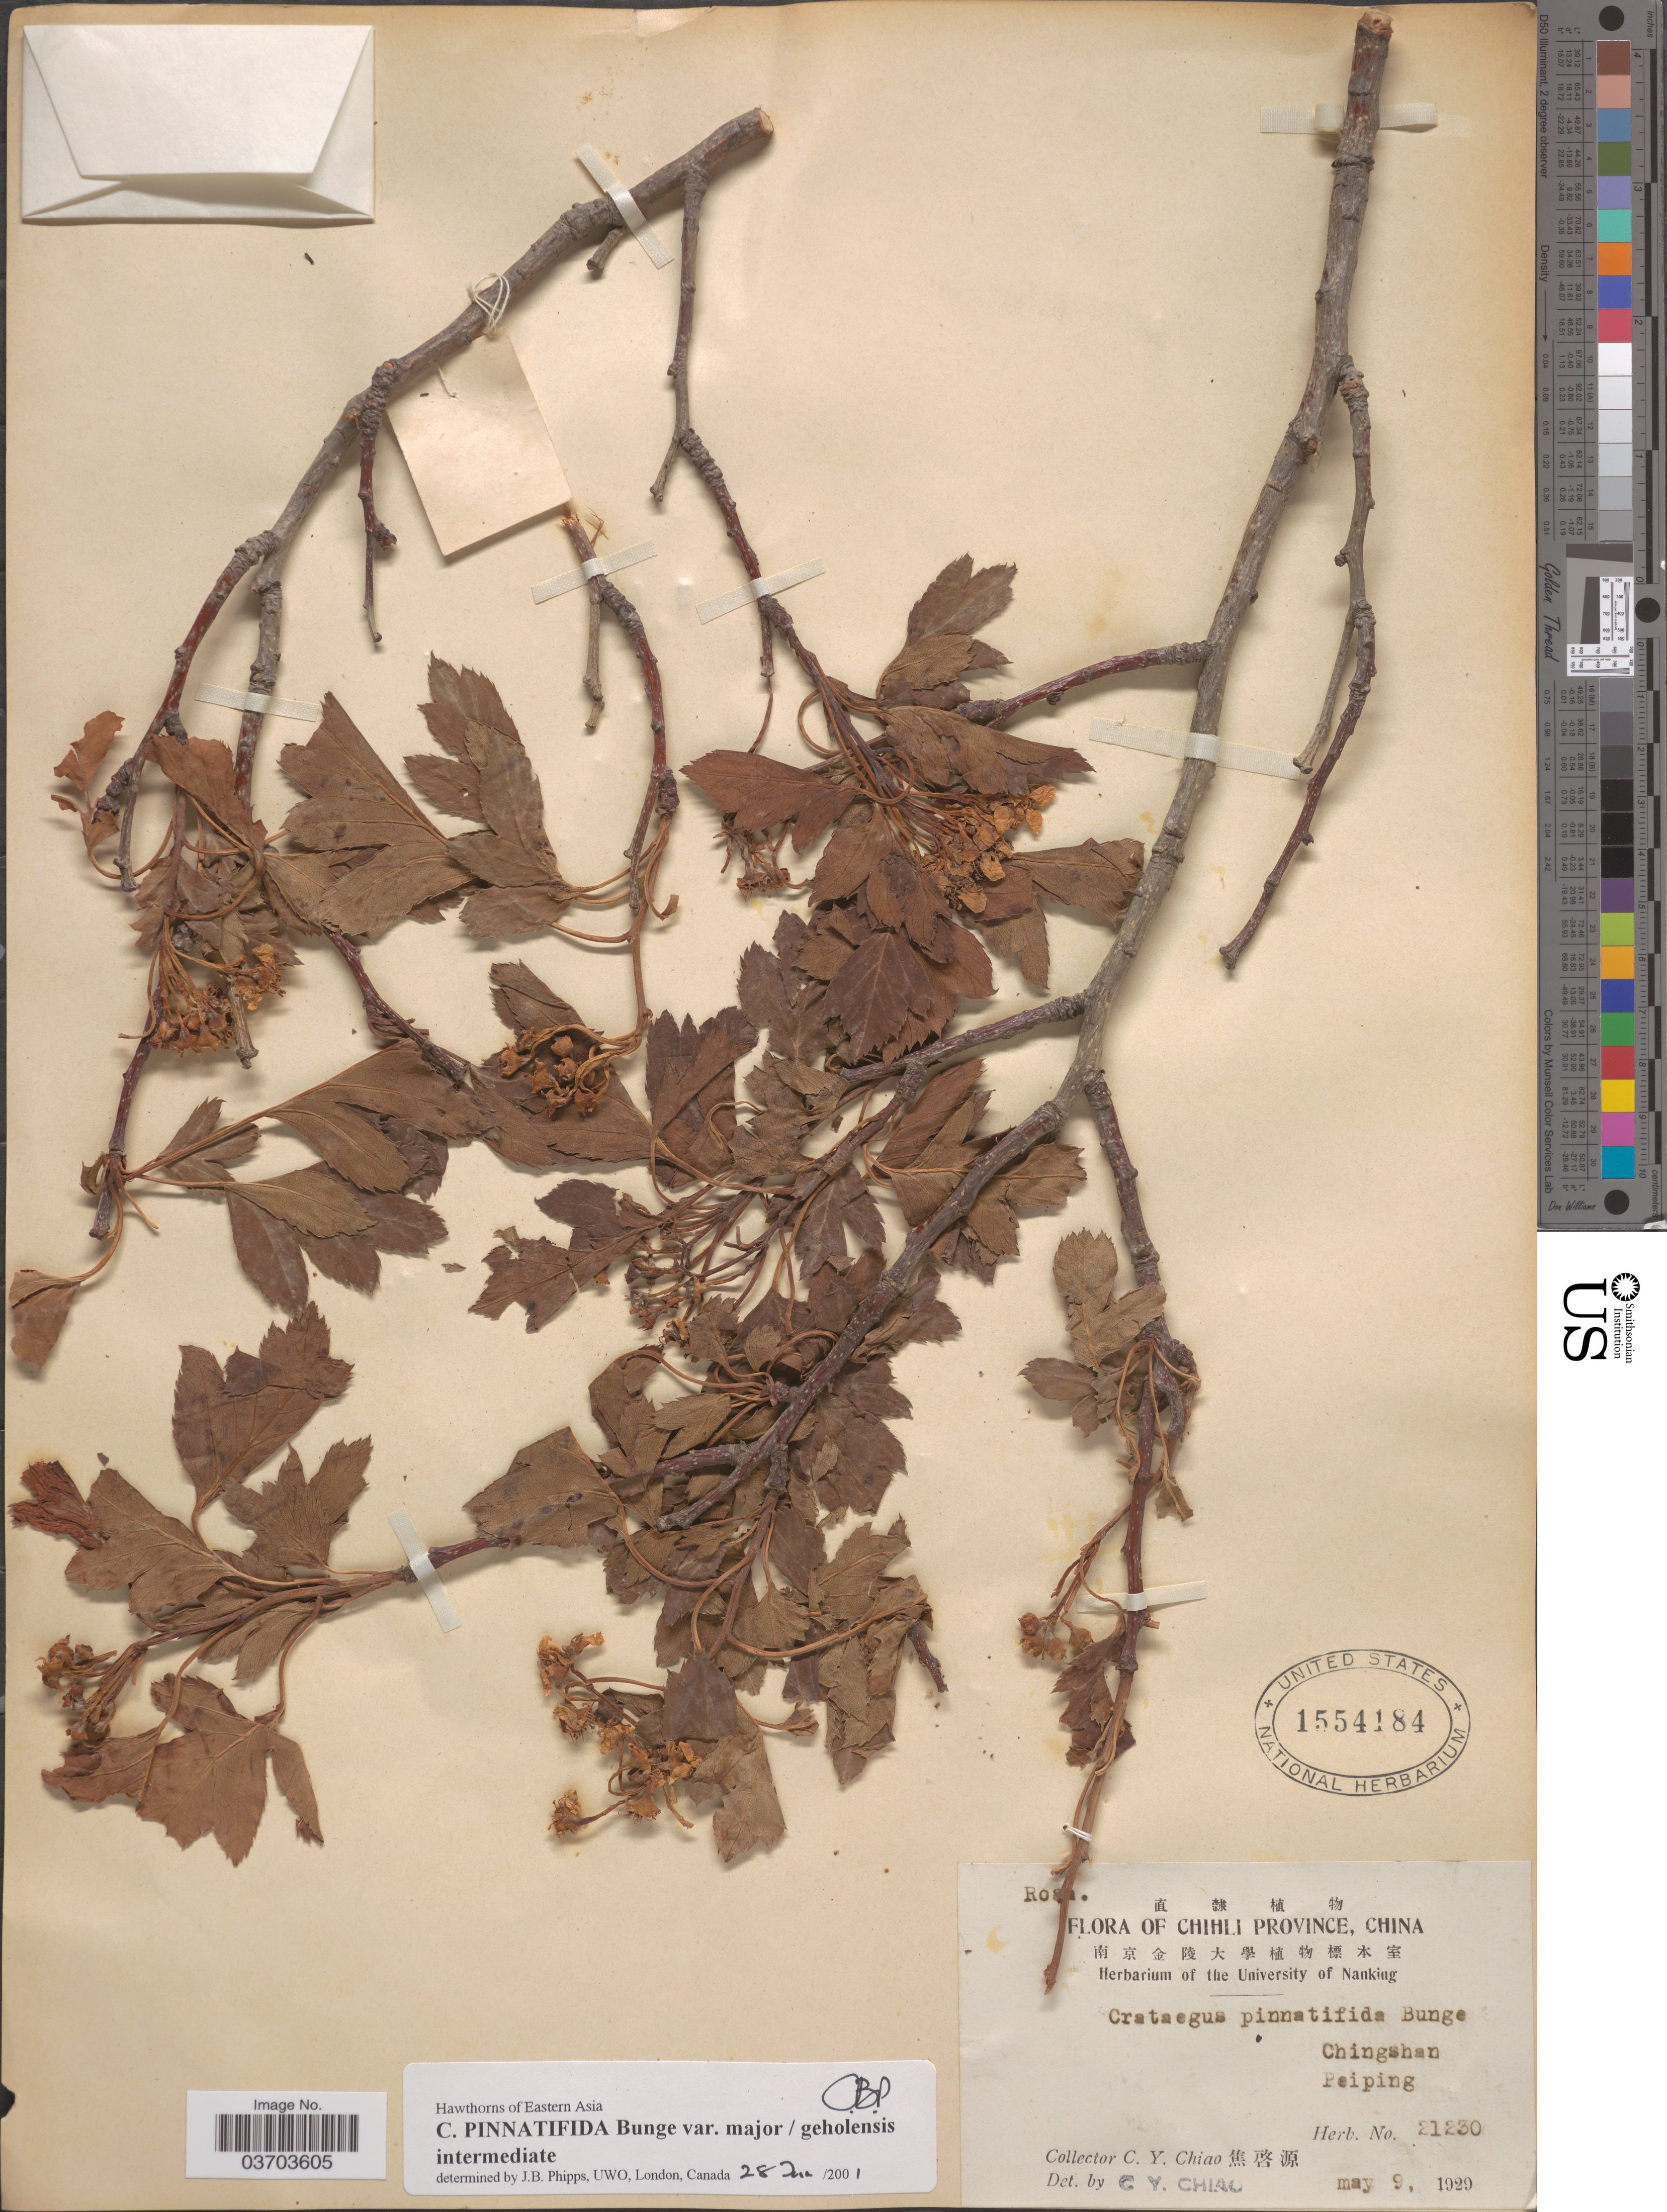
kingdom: Plantae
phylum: Tracheophyta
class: Magnoliopsida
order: Rosales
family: Rosaceae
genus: Crataegus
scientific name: Crataegus pinnatifida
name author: Bunge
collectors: C. Y. Chiao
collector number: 21230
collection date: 1929-05-09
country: China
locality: Chihli Province. Chingshan, Peiping.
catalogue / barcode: US 1554184